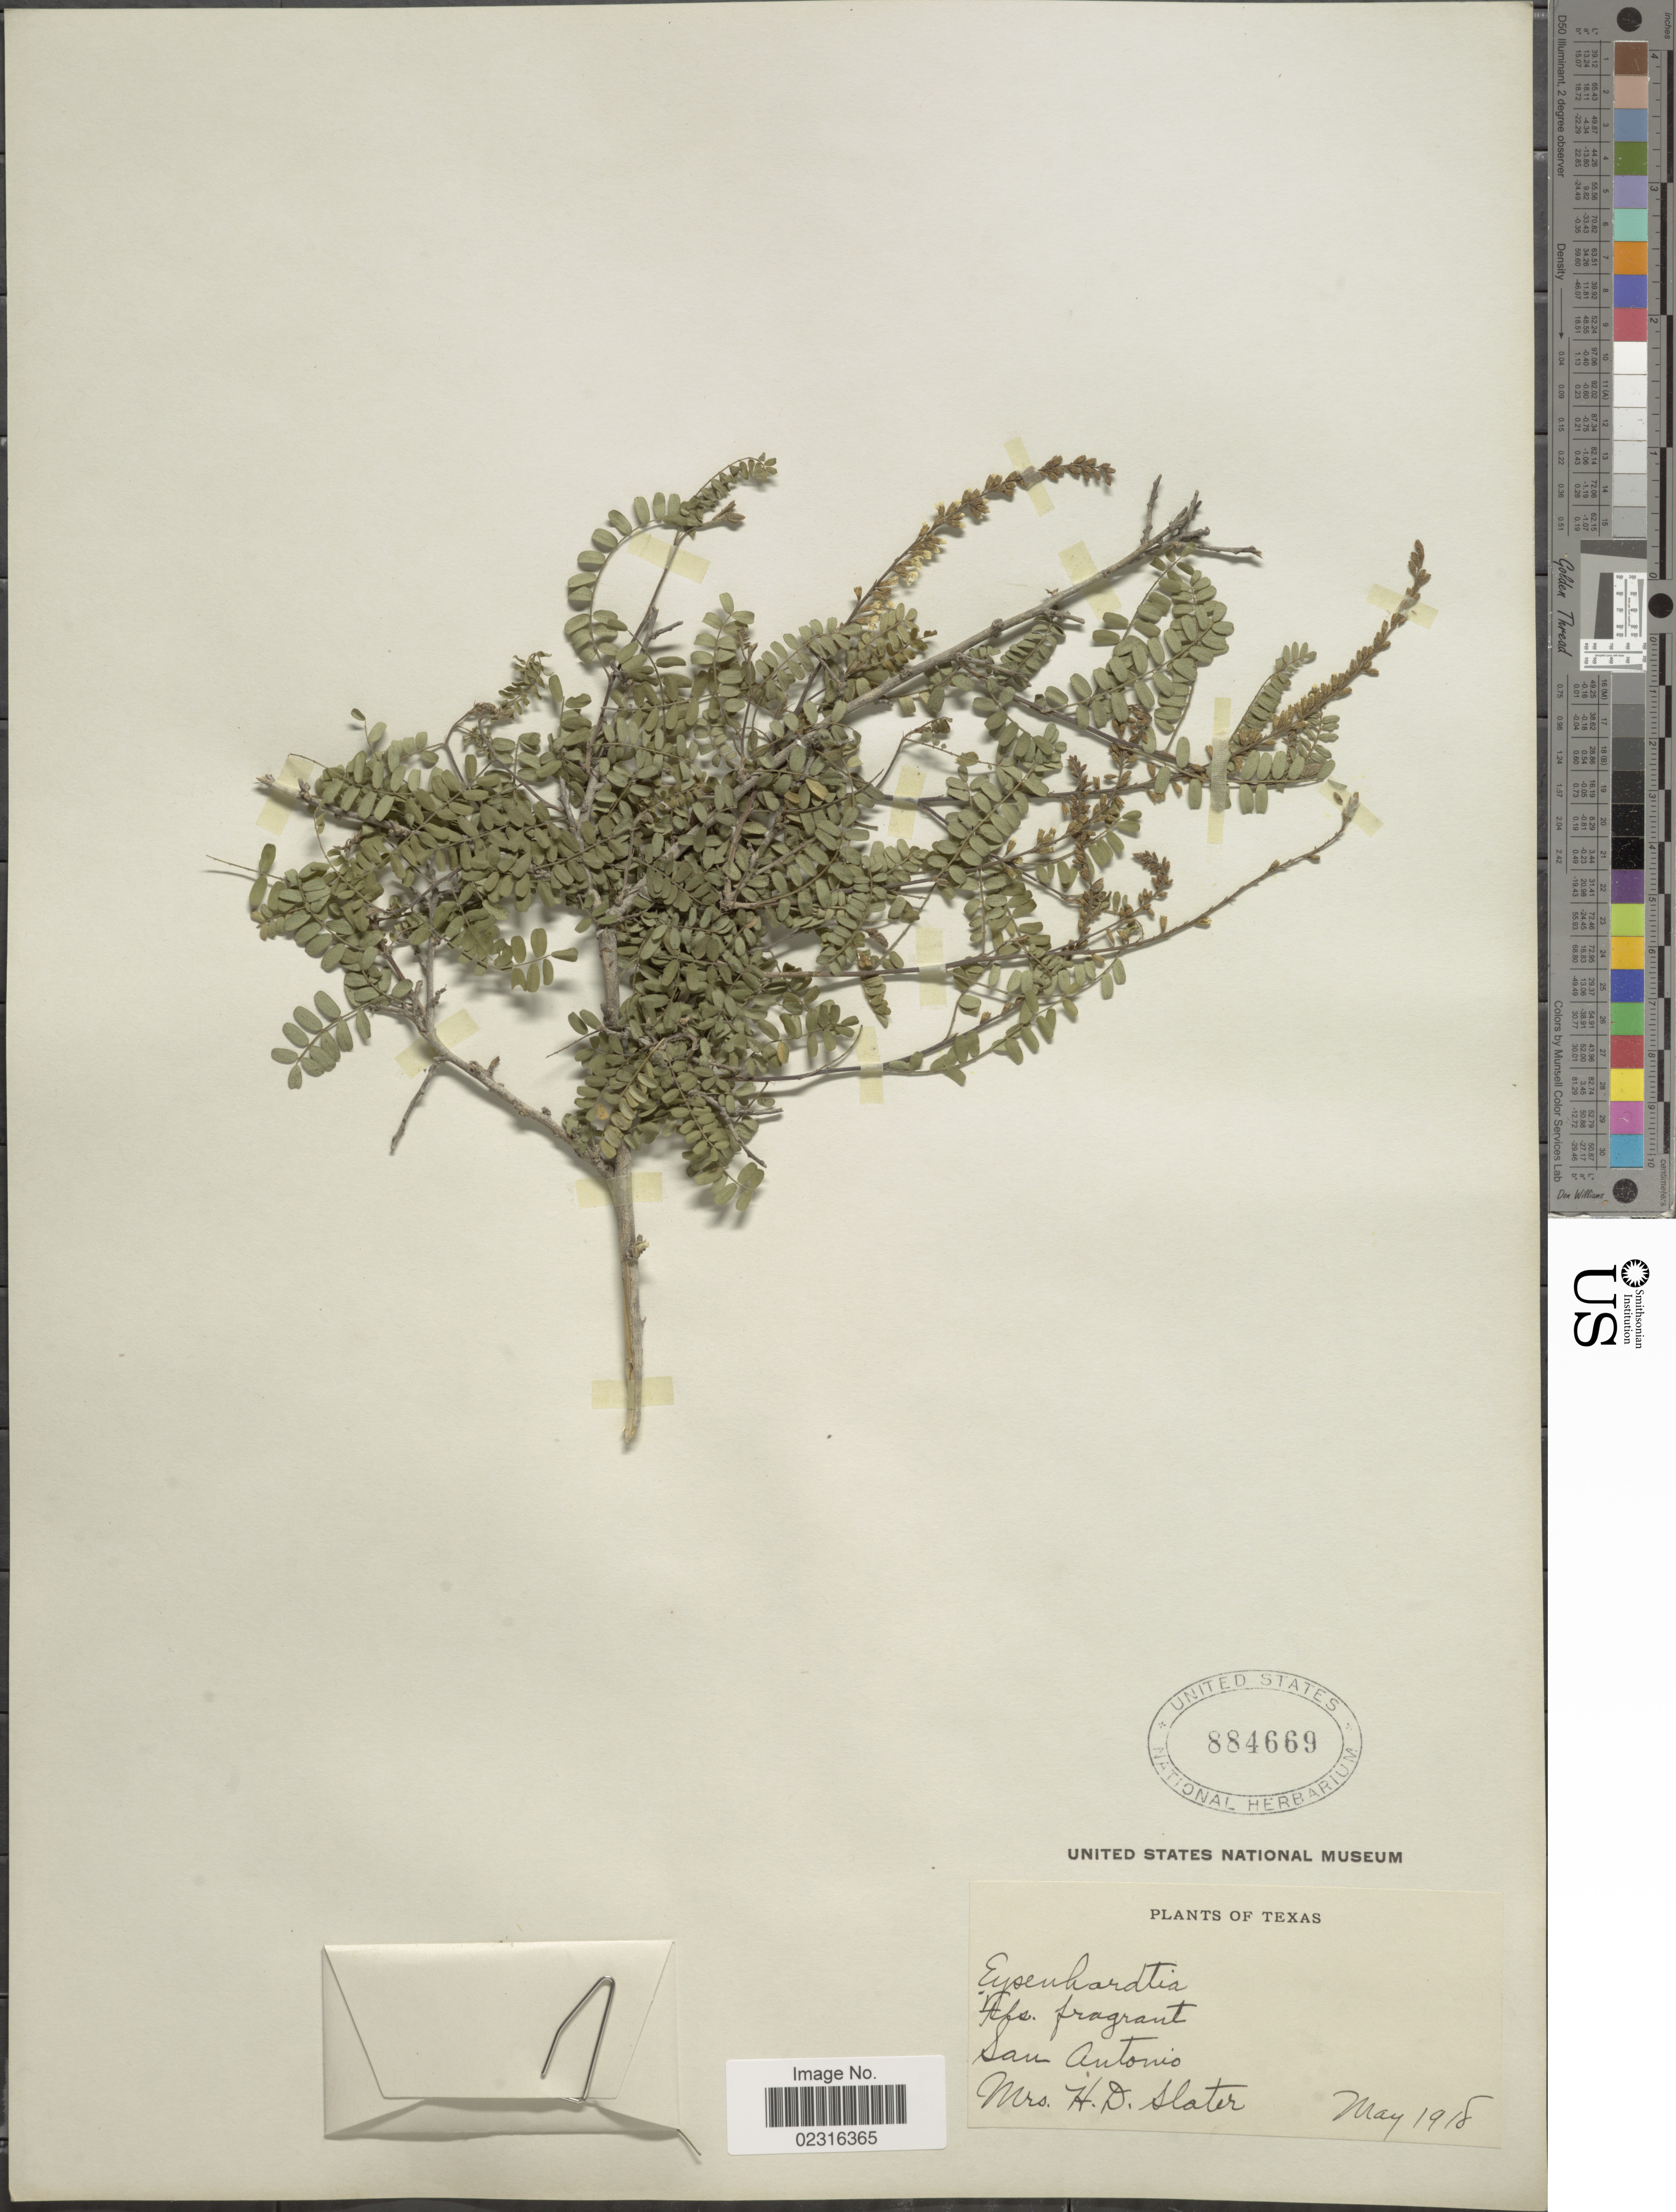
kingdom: Plantae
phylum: Tracheophyta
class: Magnoliopsida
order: Fabales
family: Fabaceae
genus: Eysenhardtia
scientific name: Eysenhardtia texana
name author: Scheele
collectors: H. Slater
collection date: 1918-05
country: United States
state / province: Texas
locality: San Antonio.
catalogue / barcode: US 884669